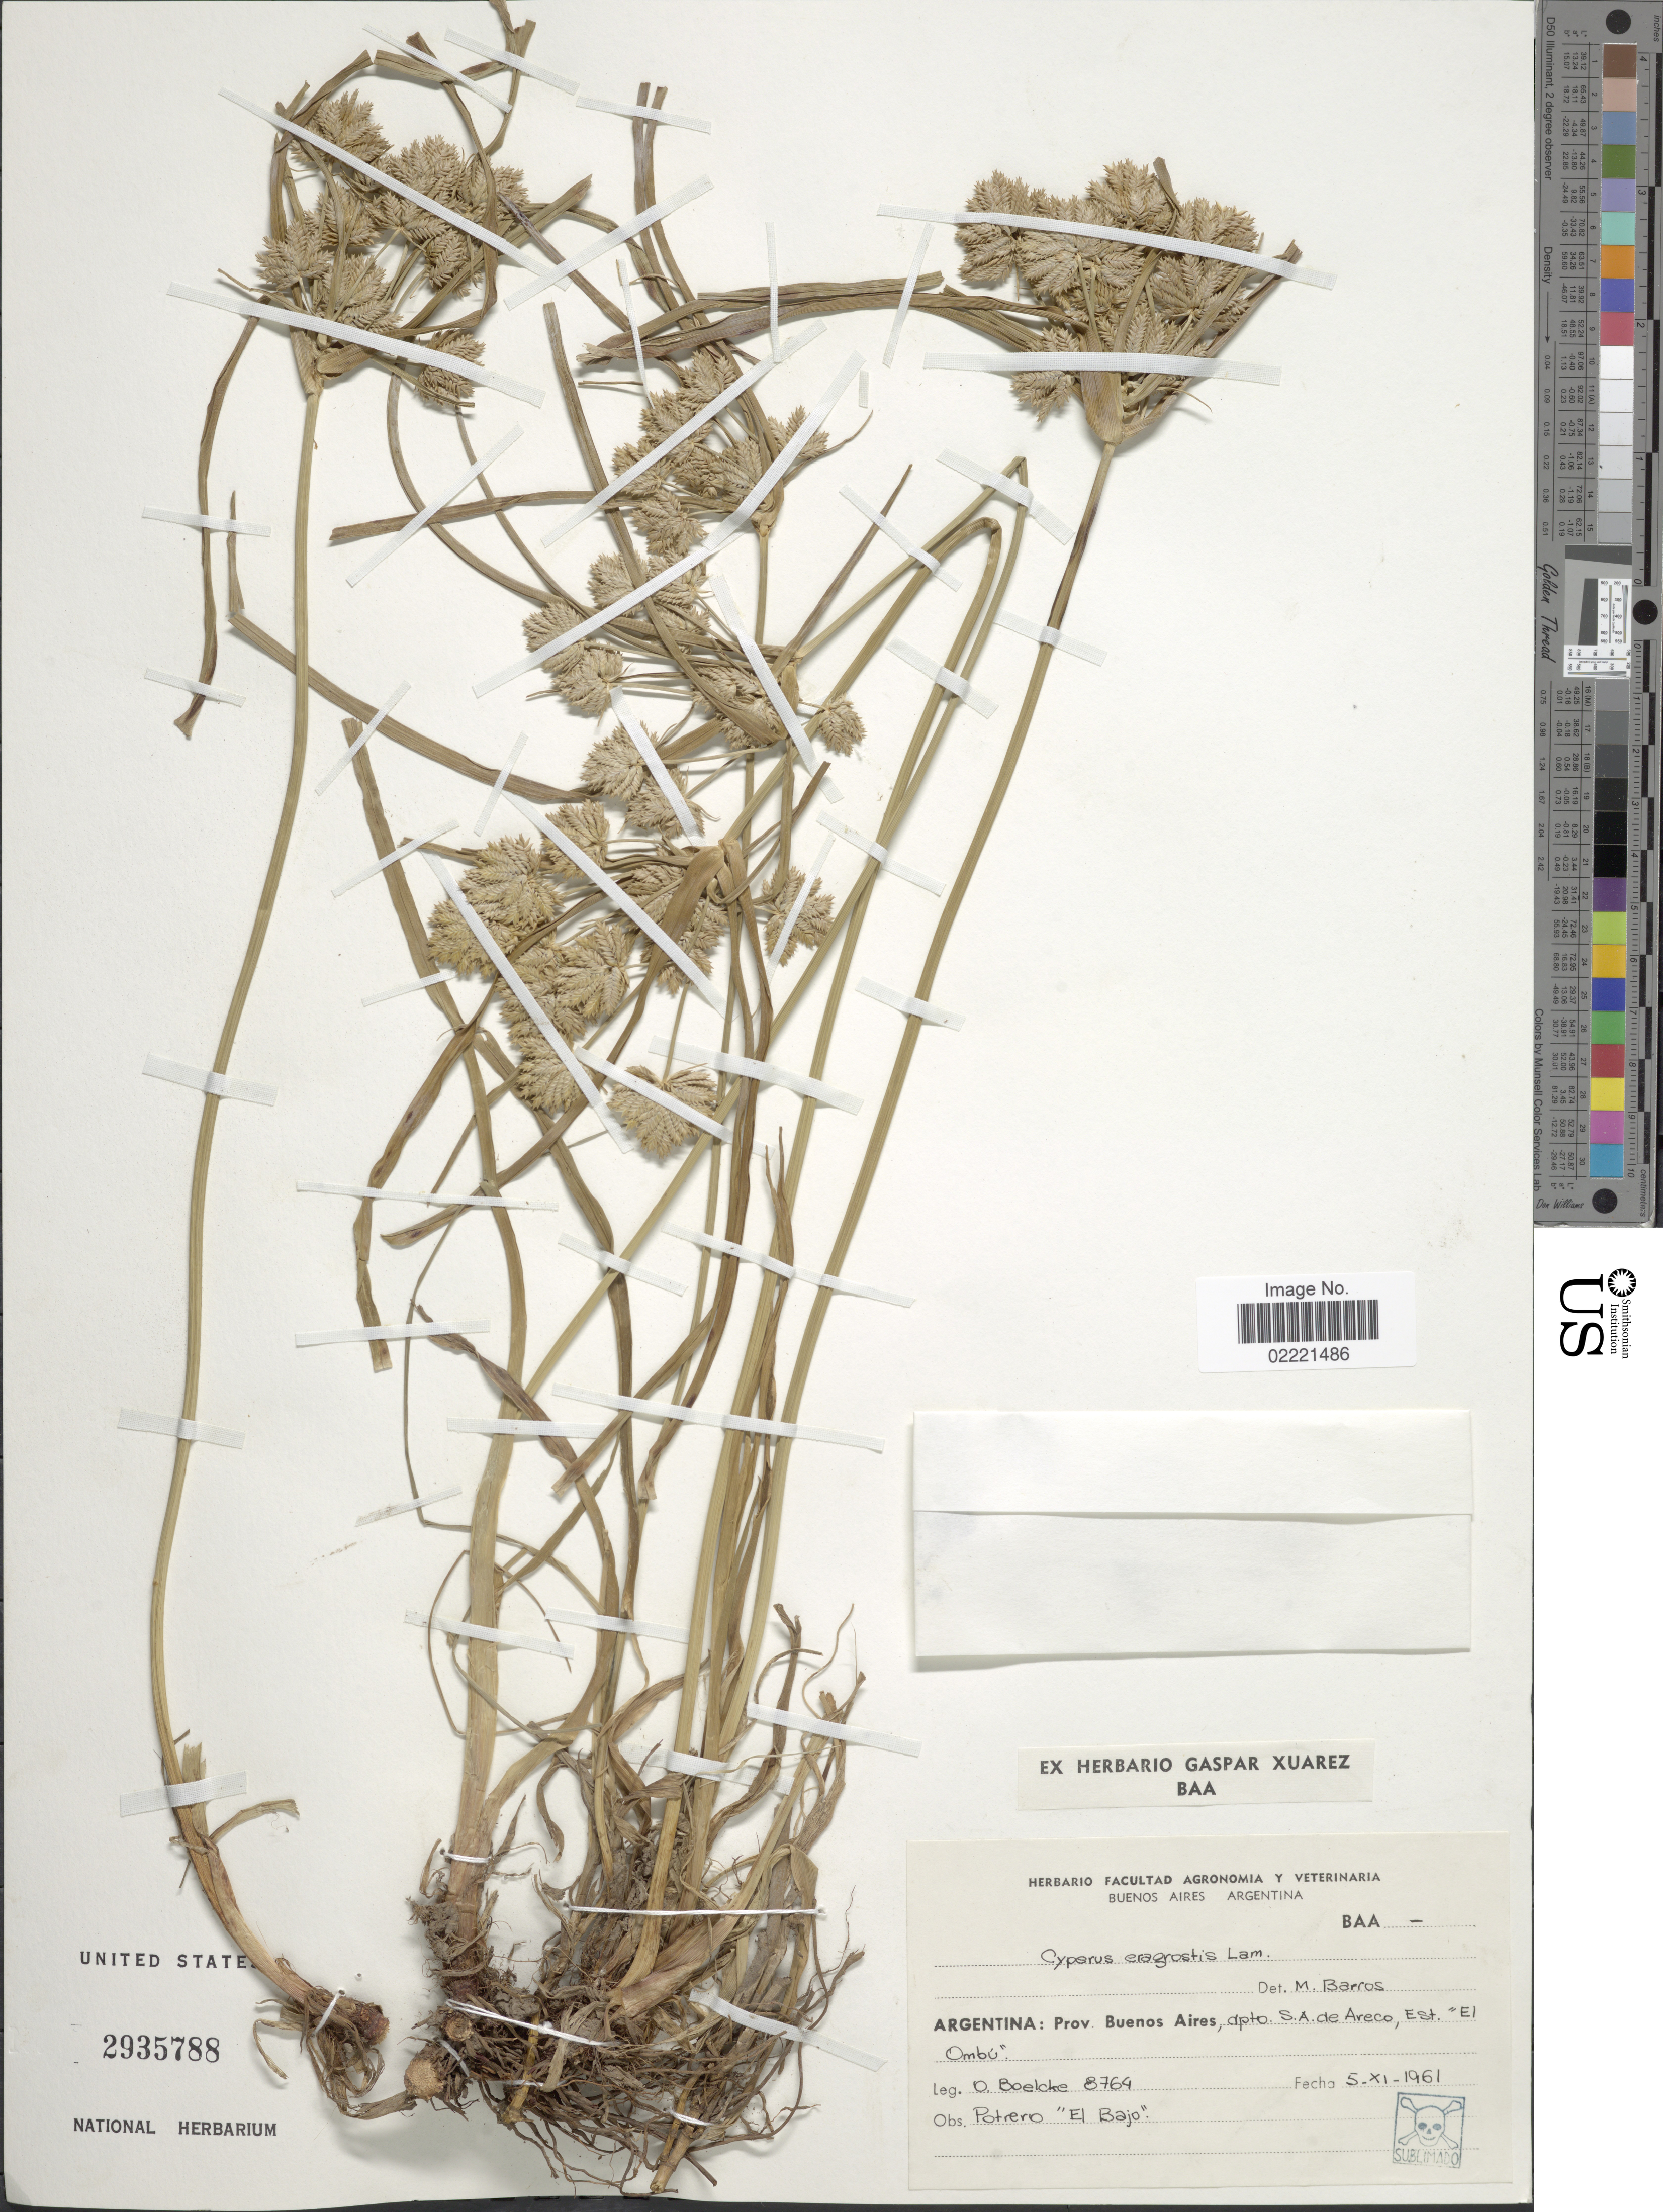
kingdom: Plantae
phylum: Tracheophyta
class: Liliopsida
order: Poales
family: Cyperaceae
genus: Cyperus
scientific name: Cyperus eragrostis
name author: Lam.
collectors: O. Boelcke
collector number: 8764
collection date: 1961-11-05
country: Argentina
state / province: Buenos Aires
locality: Argentina, Prov. Buenos Aires, Dpto. S. Antonio de Areco, Estancia "El Umbo"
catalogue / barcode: US 2935788